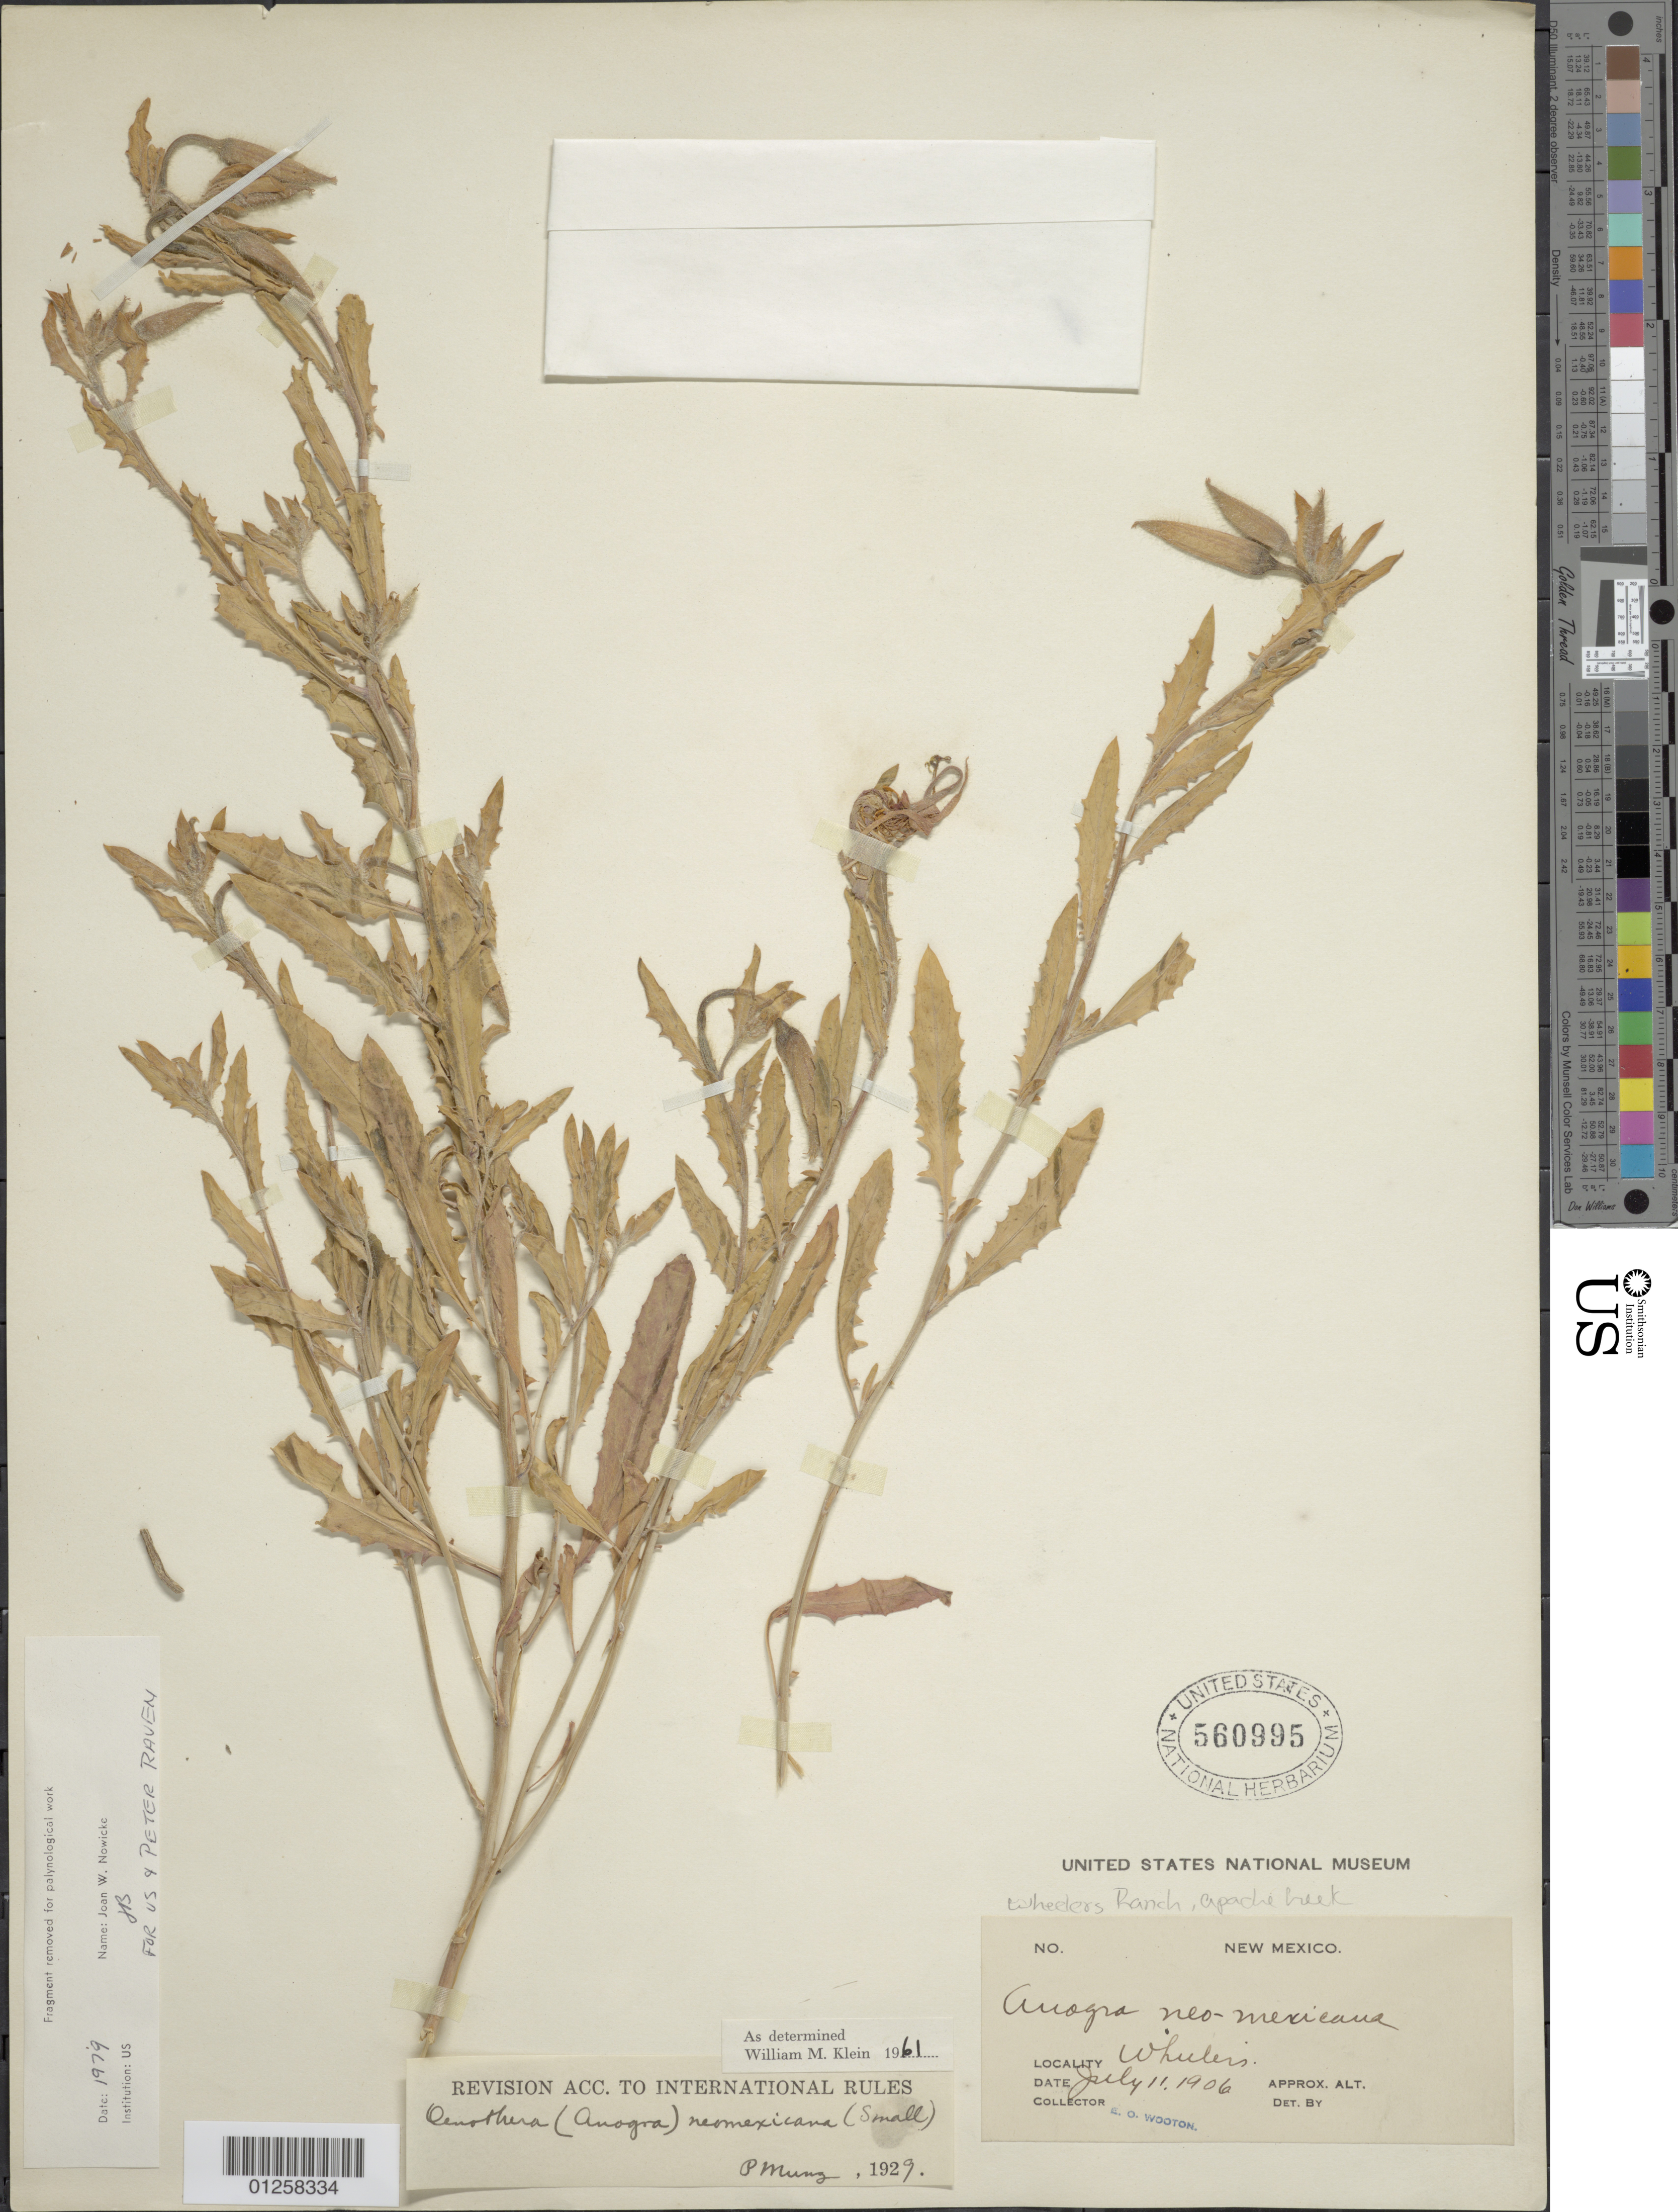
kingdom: Plantae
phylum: Tracheophyta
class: Magnoliopsida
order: Myrtales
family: Onagraceae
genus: Oenothera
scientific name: Oenothera neomexicana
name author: (Small) Munz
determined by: Klein, W. M.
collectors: E. O. Wooton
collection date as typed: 11 Jul 1906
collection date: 1906-07-11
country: United States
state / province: New Mexico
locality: Wheeler's.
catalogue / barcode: US 560995